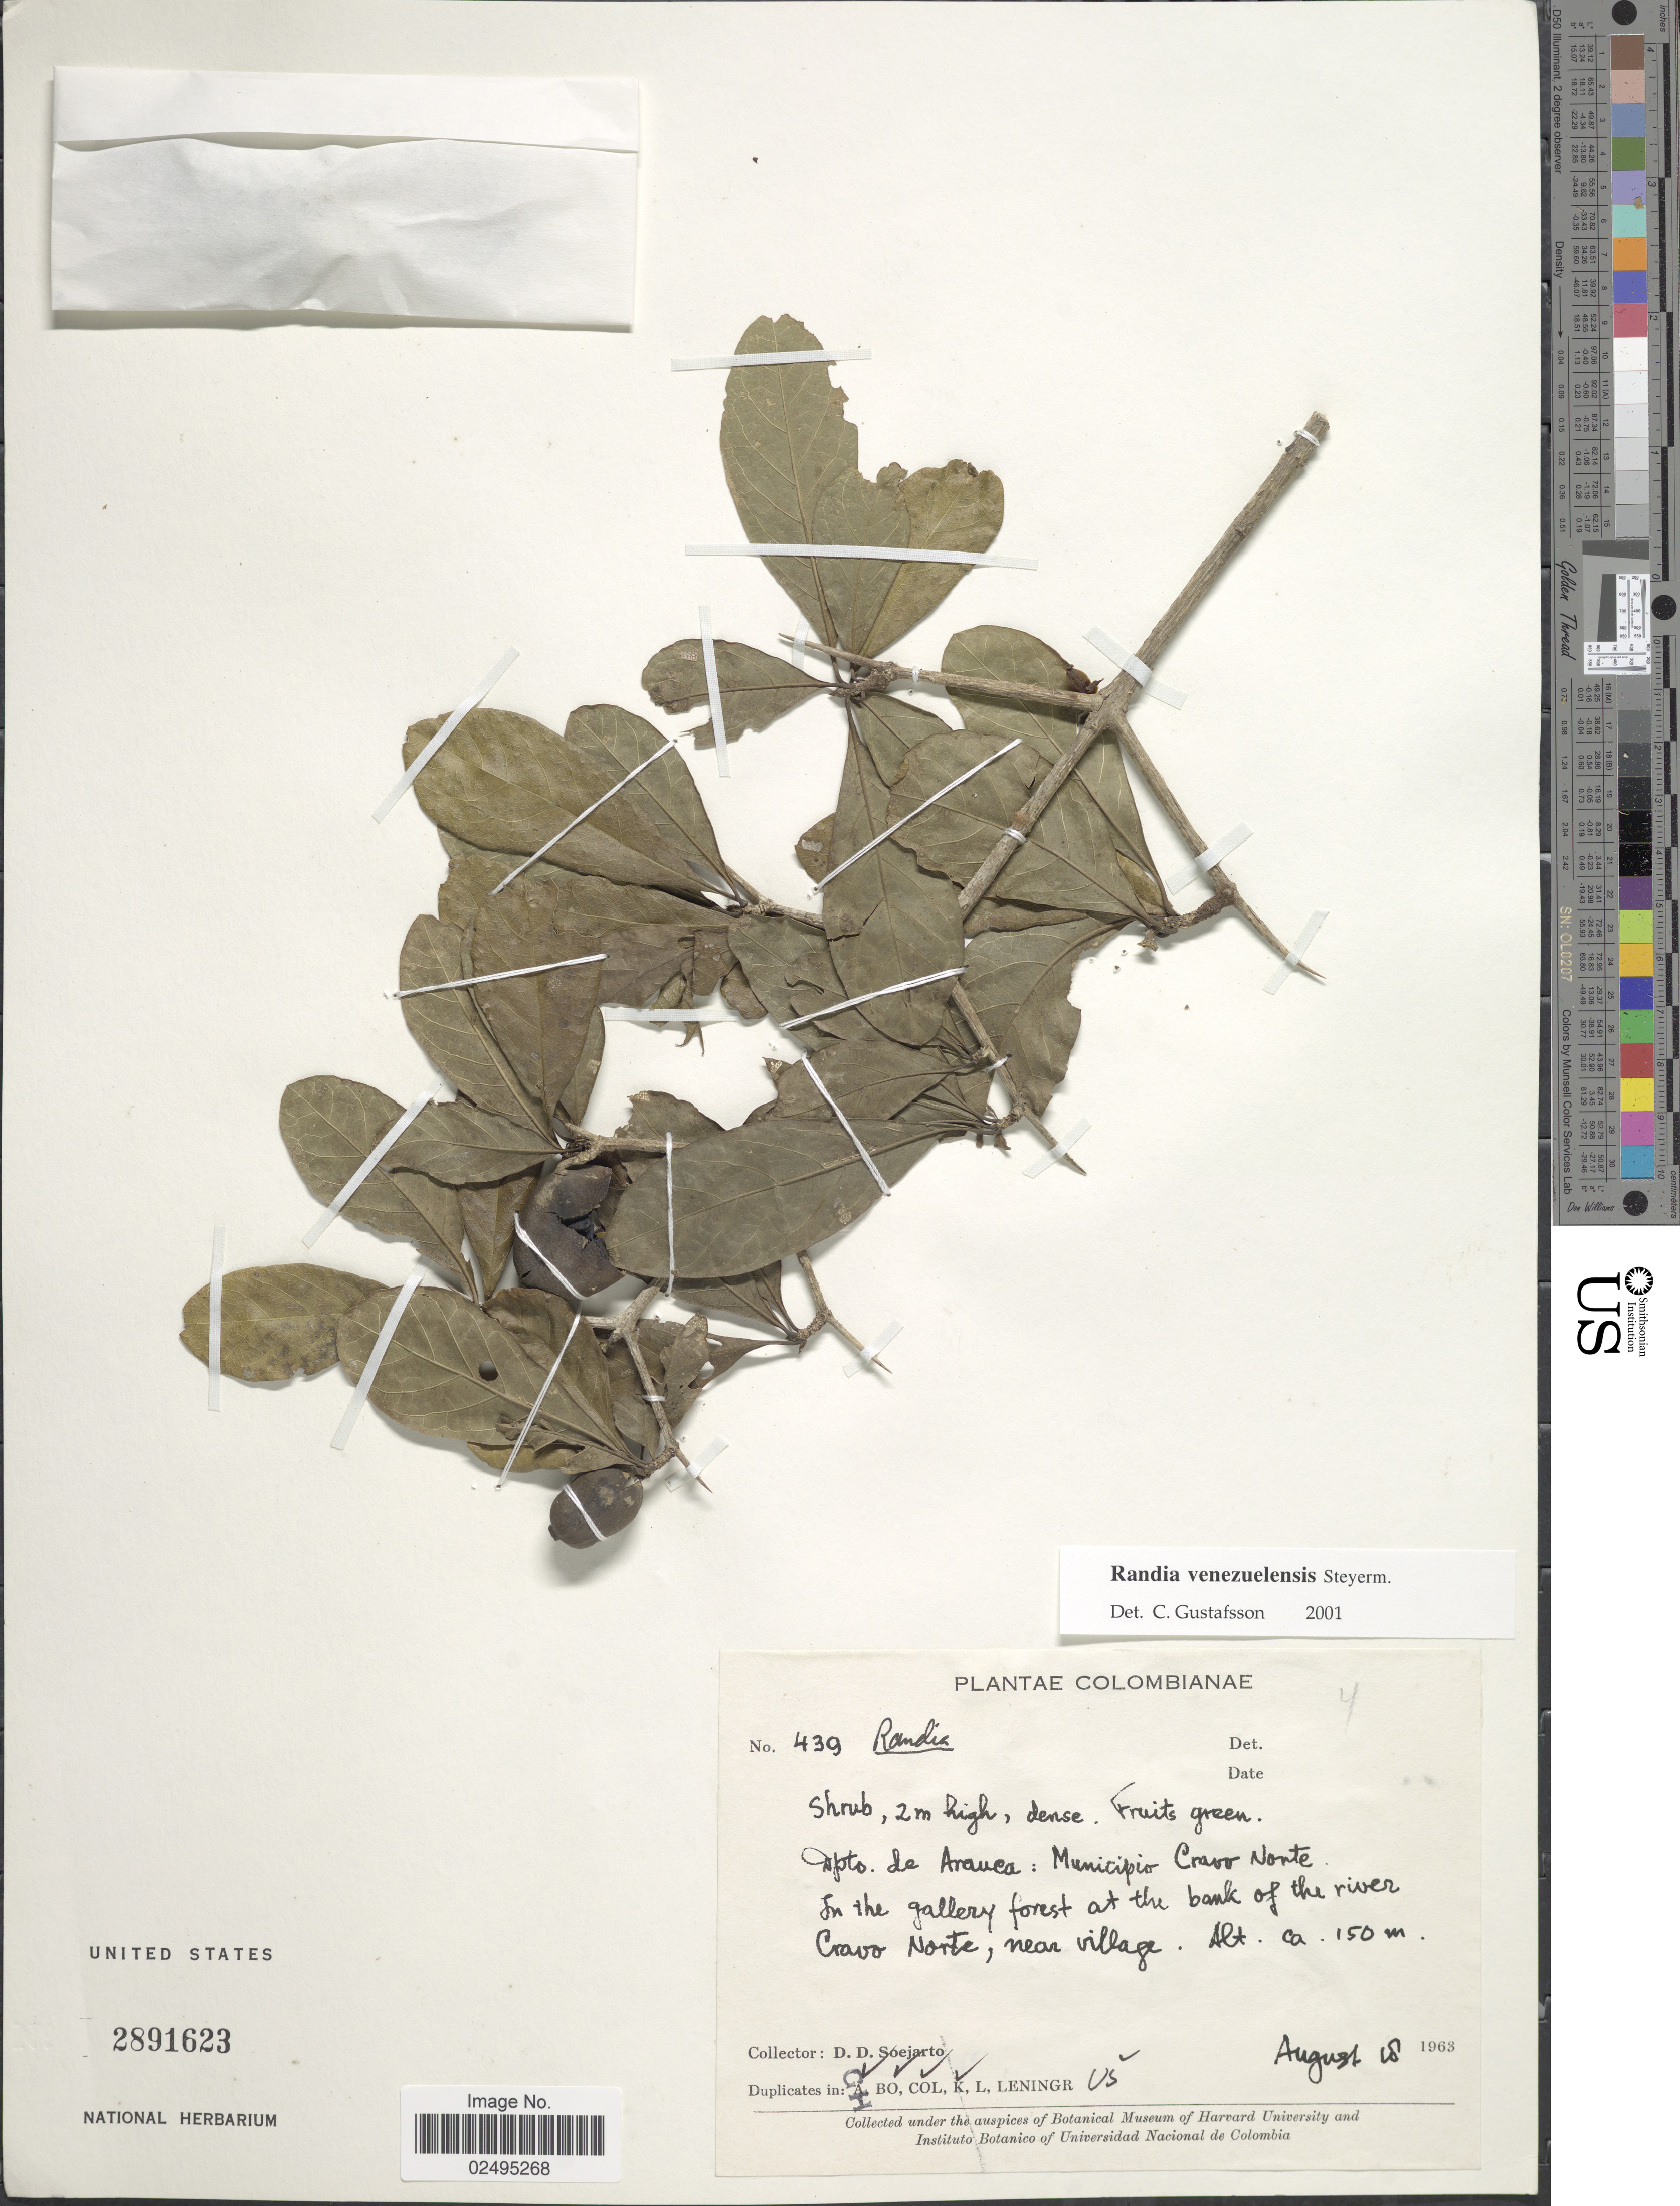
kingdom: Plantae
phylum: Tracheophyta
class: Magnoliopsida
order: Gentianales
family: Rubiaceae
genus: Randia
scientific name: Randia venezuelensis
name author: Steyerm.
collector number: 439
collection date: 1963-08-18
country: Colombia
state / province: Arauca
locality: Dpto. de Arauca: Municipio Cravo Norte, In the gallery forest at the bank of the river, Cravo Norte, near village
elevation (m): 150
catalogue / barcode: US 2891623